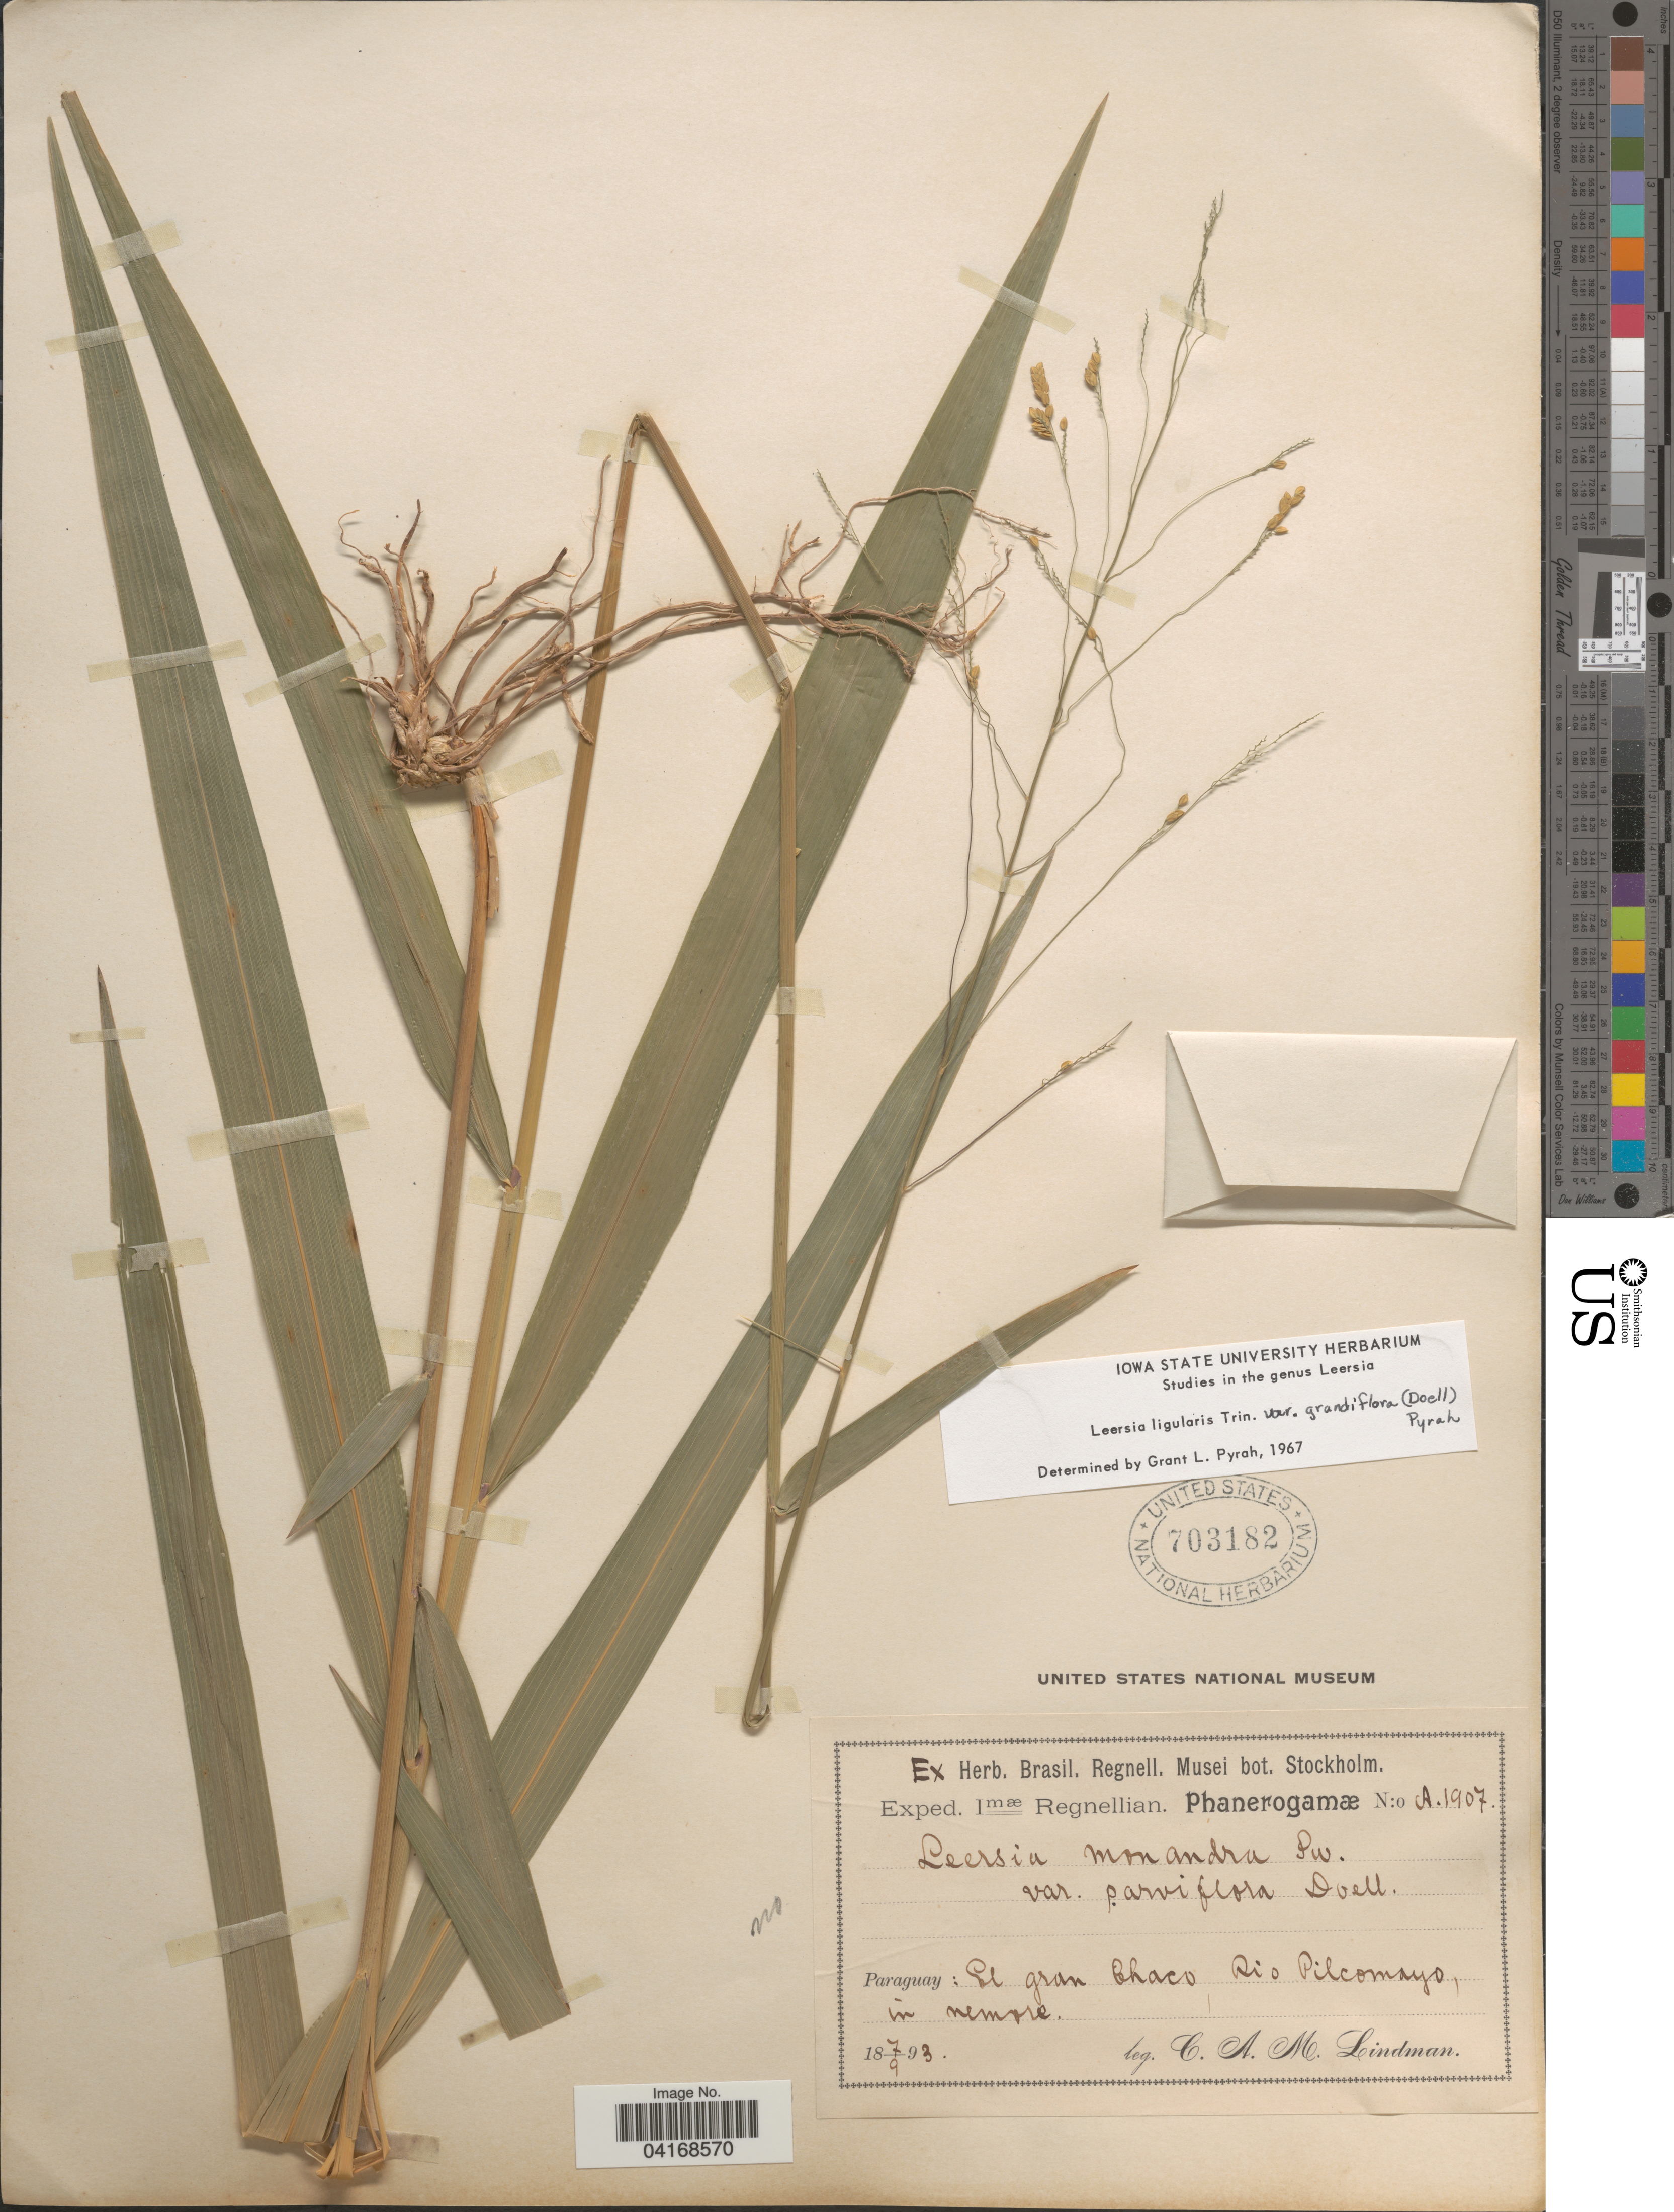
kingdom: Plantae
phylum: Tracheophyta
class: Liliopsida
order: Poales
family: Poaceae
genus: Leersia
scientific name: Leersia ligularis var. grandiflora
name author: Döll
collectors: C. A. M. Lindman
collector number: A.1907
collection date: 1893-09-07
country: Paraguay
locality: Exped. Imæ. Pl gran Chaco Rio Pilcomayo.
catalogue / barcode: US 703182